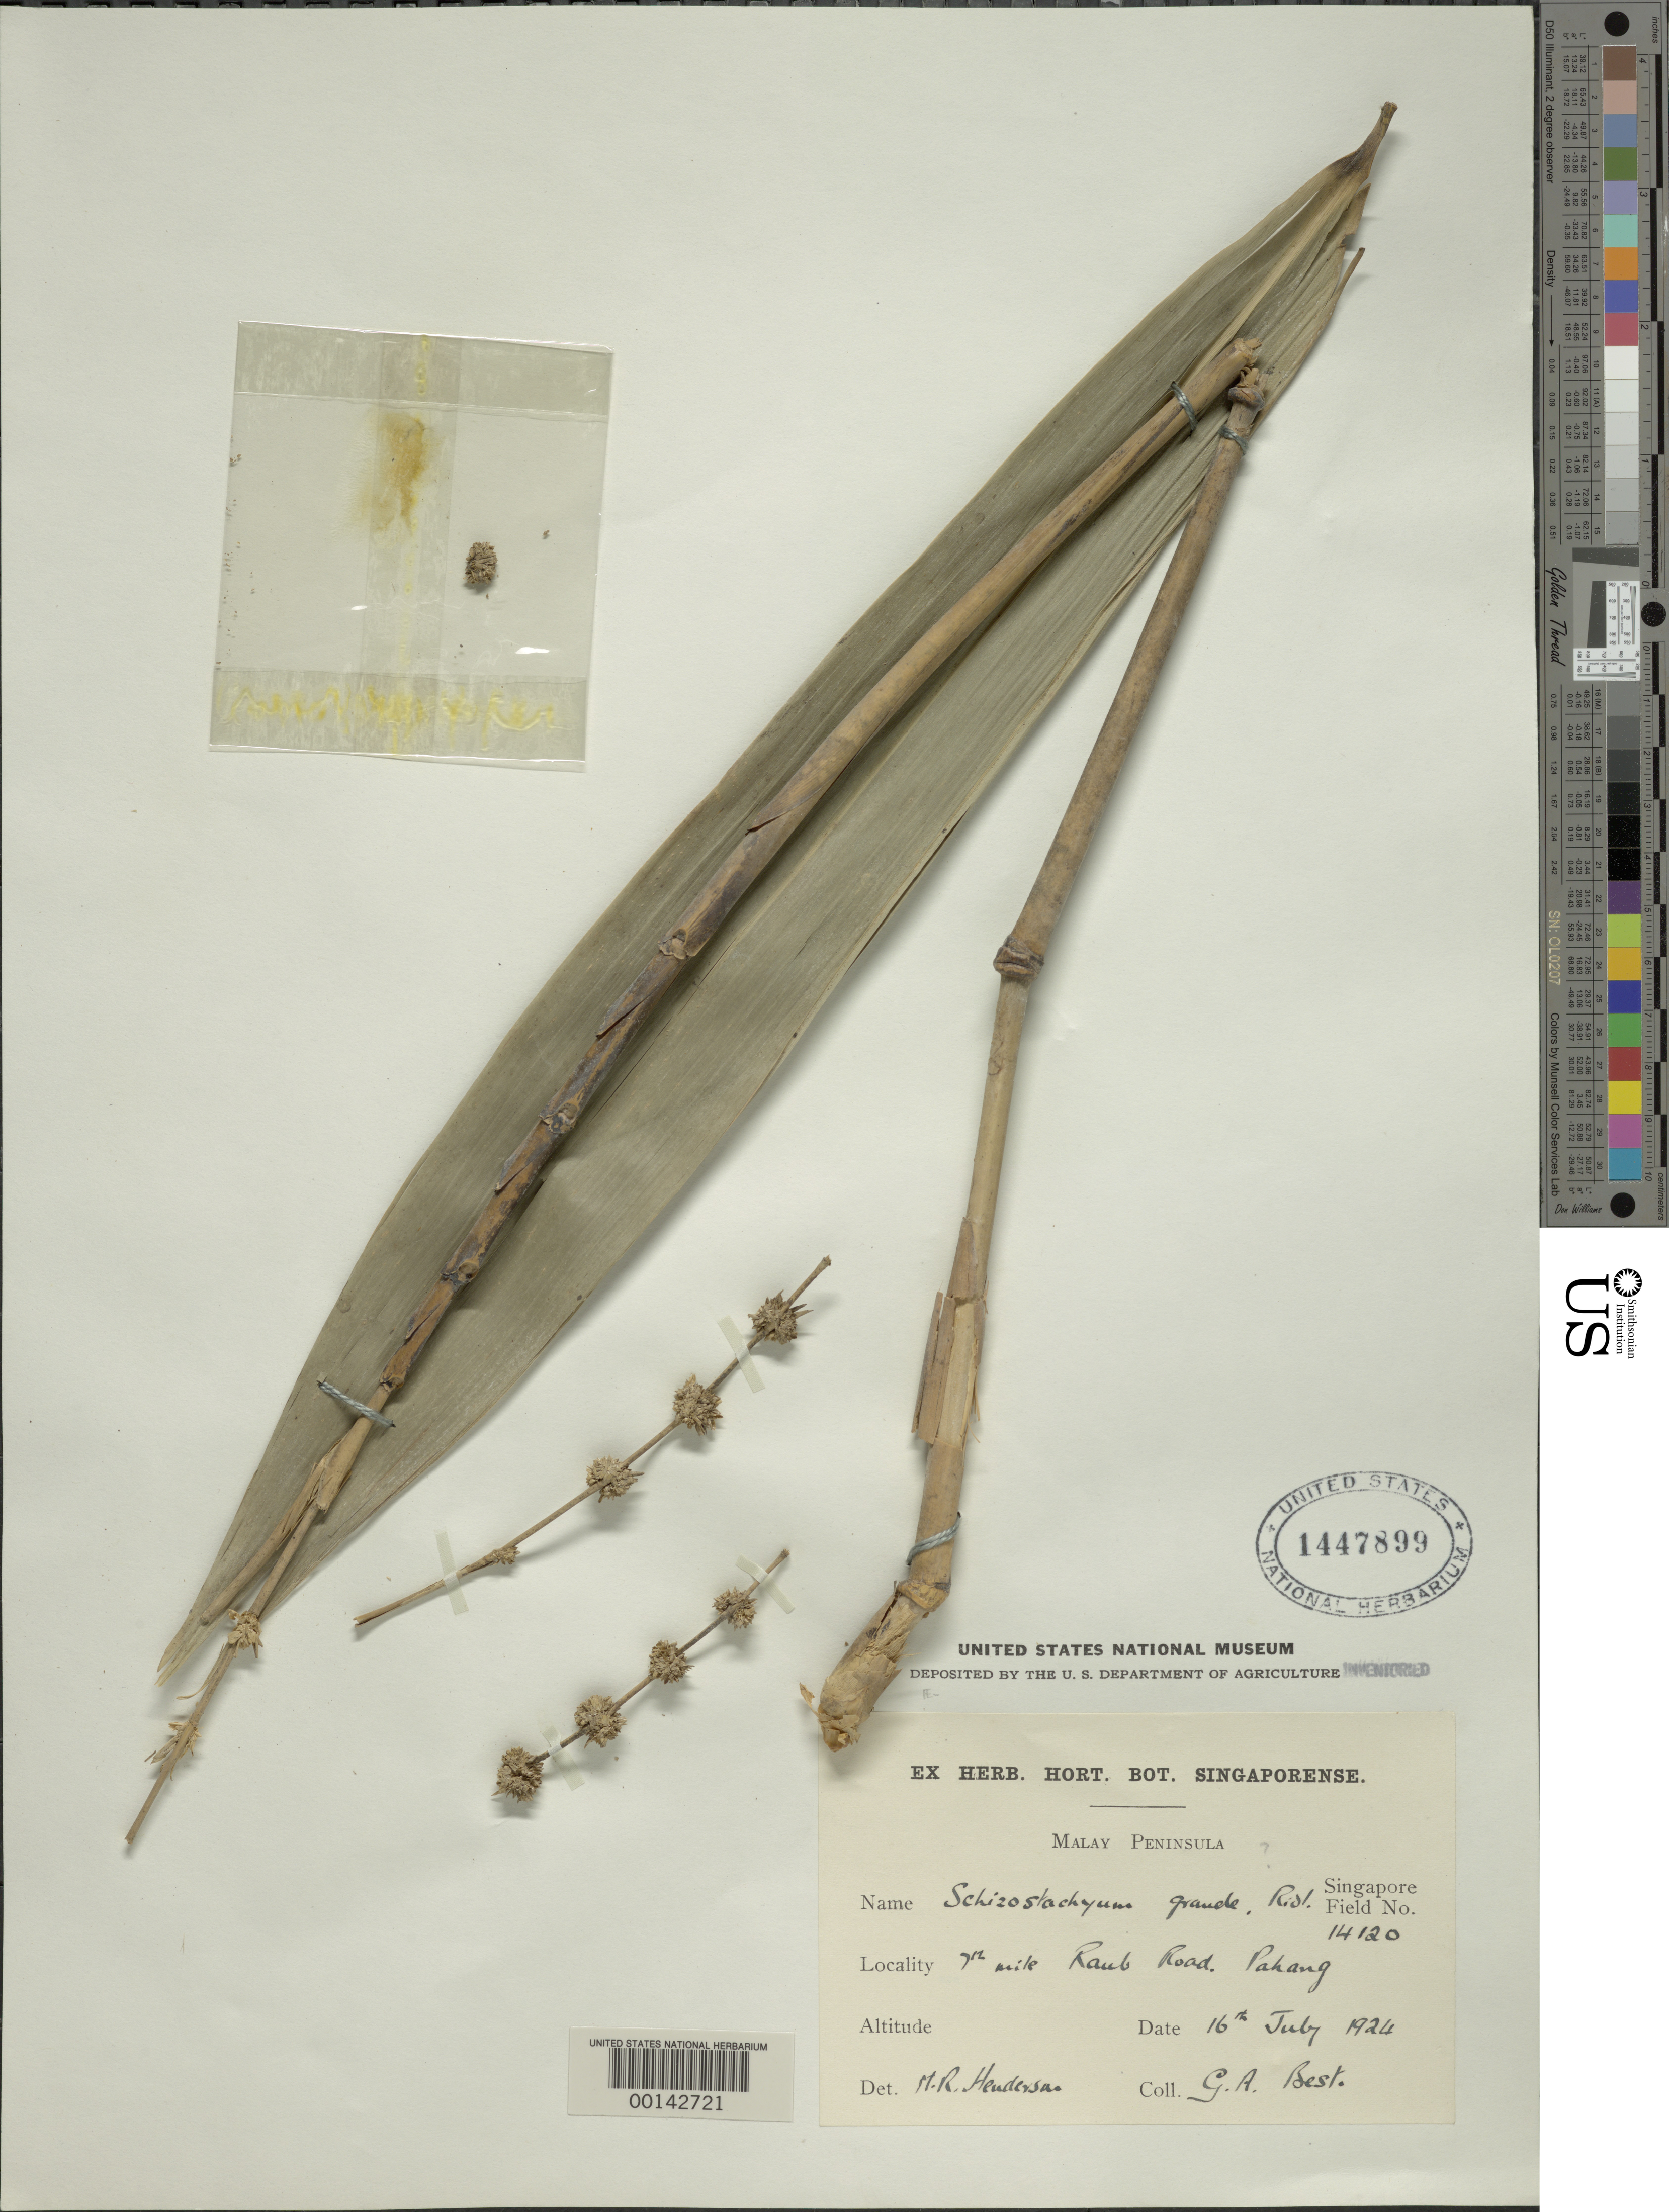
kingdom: Plantae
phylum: Tracheophyta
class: Liliopsida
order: Poales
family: Poaceae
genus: Schizostachyum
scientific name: Schizostachyum sp.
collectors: G. Best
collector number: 14120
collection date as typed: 16 Jul 1924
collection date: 1924-07-16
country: Malaysia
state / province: Pahang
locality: Pahang, raub rd [Malay Peninsula]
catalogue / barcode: US 1447899